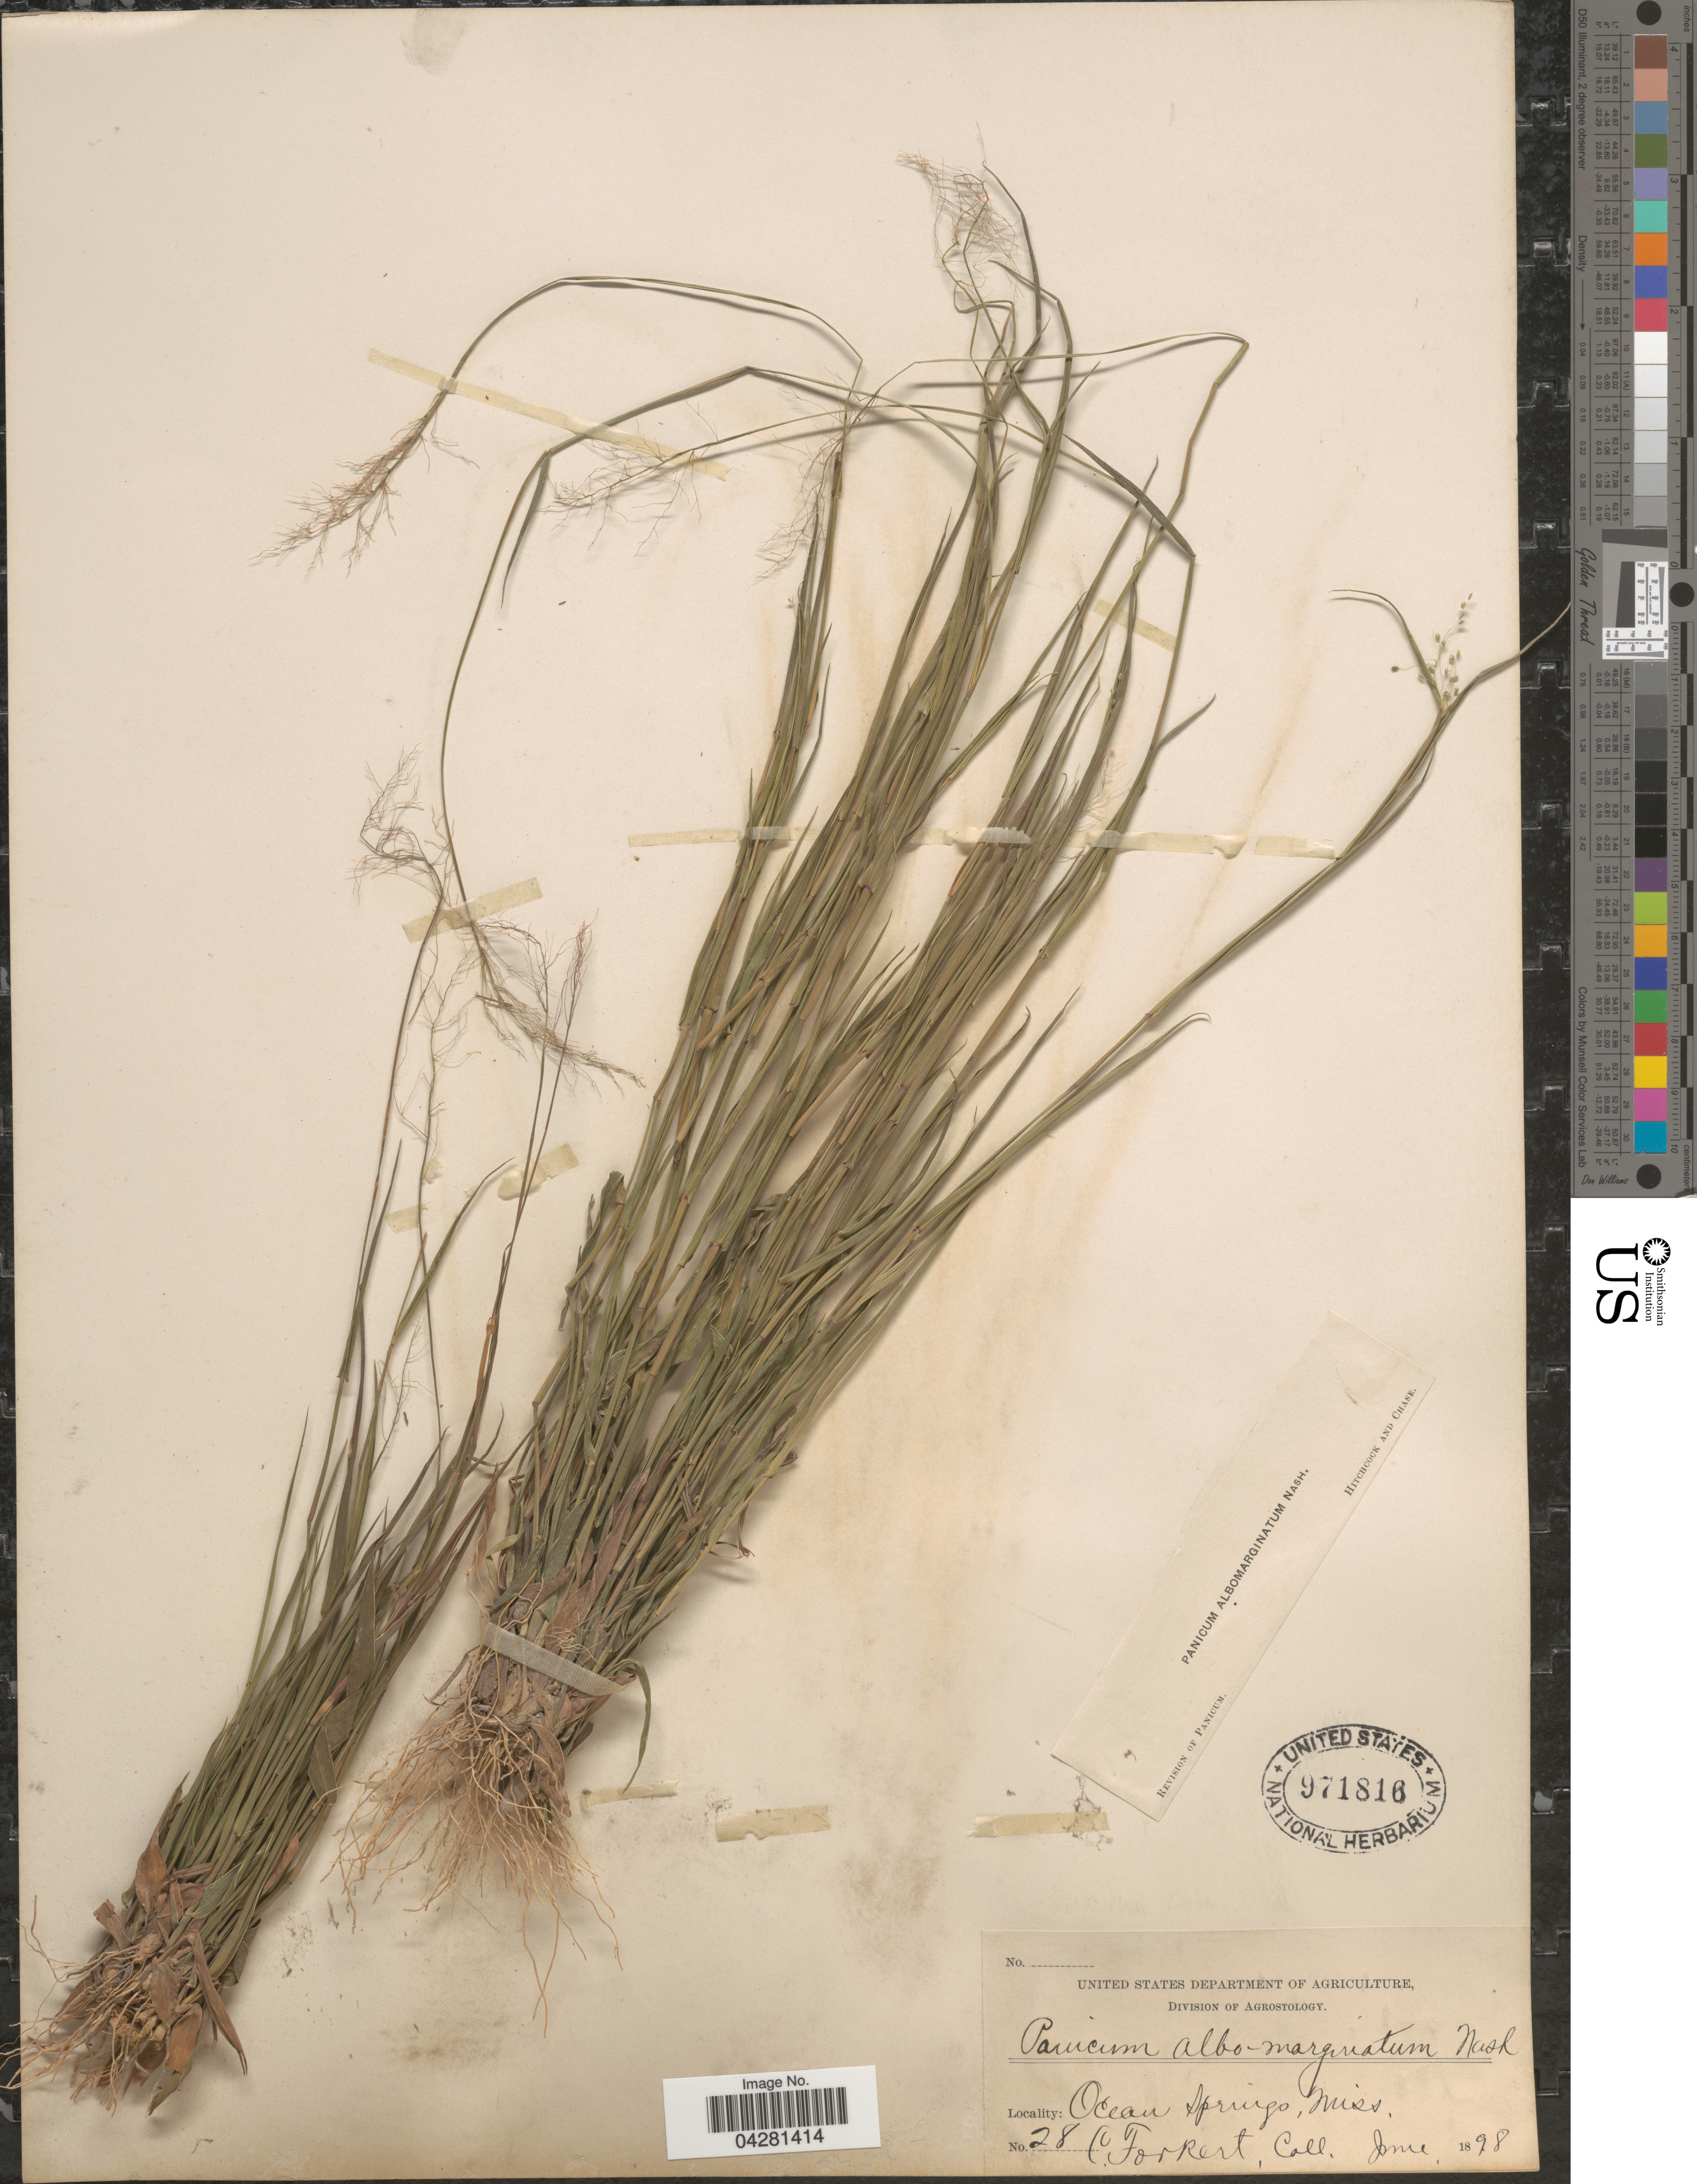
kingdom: Plantae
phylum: Tracheophyta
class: Liliopsida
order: Poales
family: Poaceae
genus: Dichanthelium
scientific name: Dichanthelium dichotomum var. unciphyllum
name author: (Trin.) Davidse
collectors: C. Forkert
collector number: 28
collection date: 1898-06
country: United States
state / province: Mississippi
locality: Ocean Springs.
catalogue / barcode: US 971816